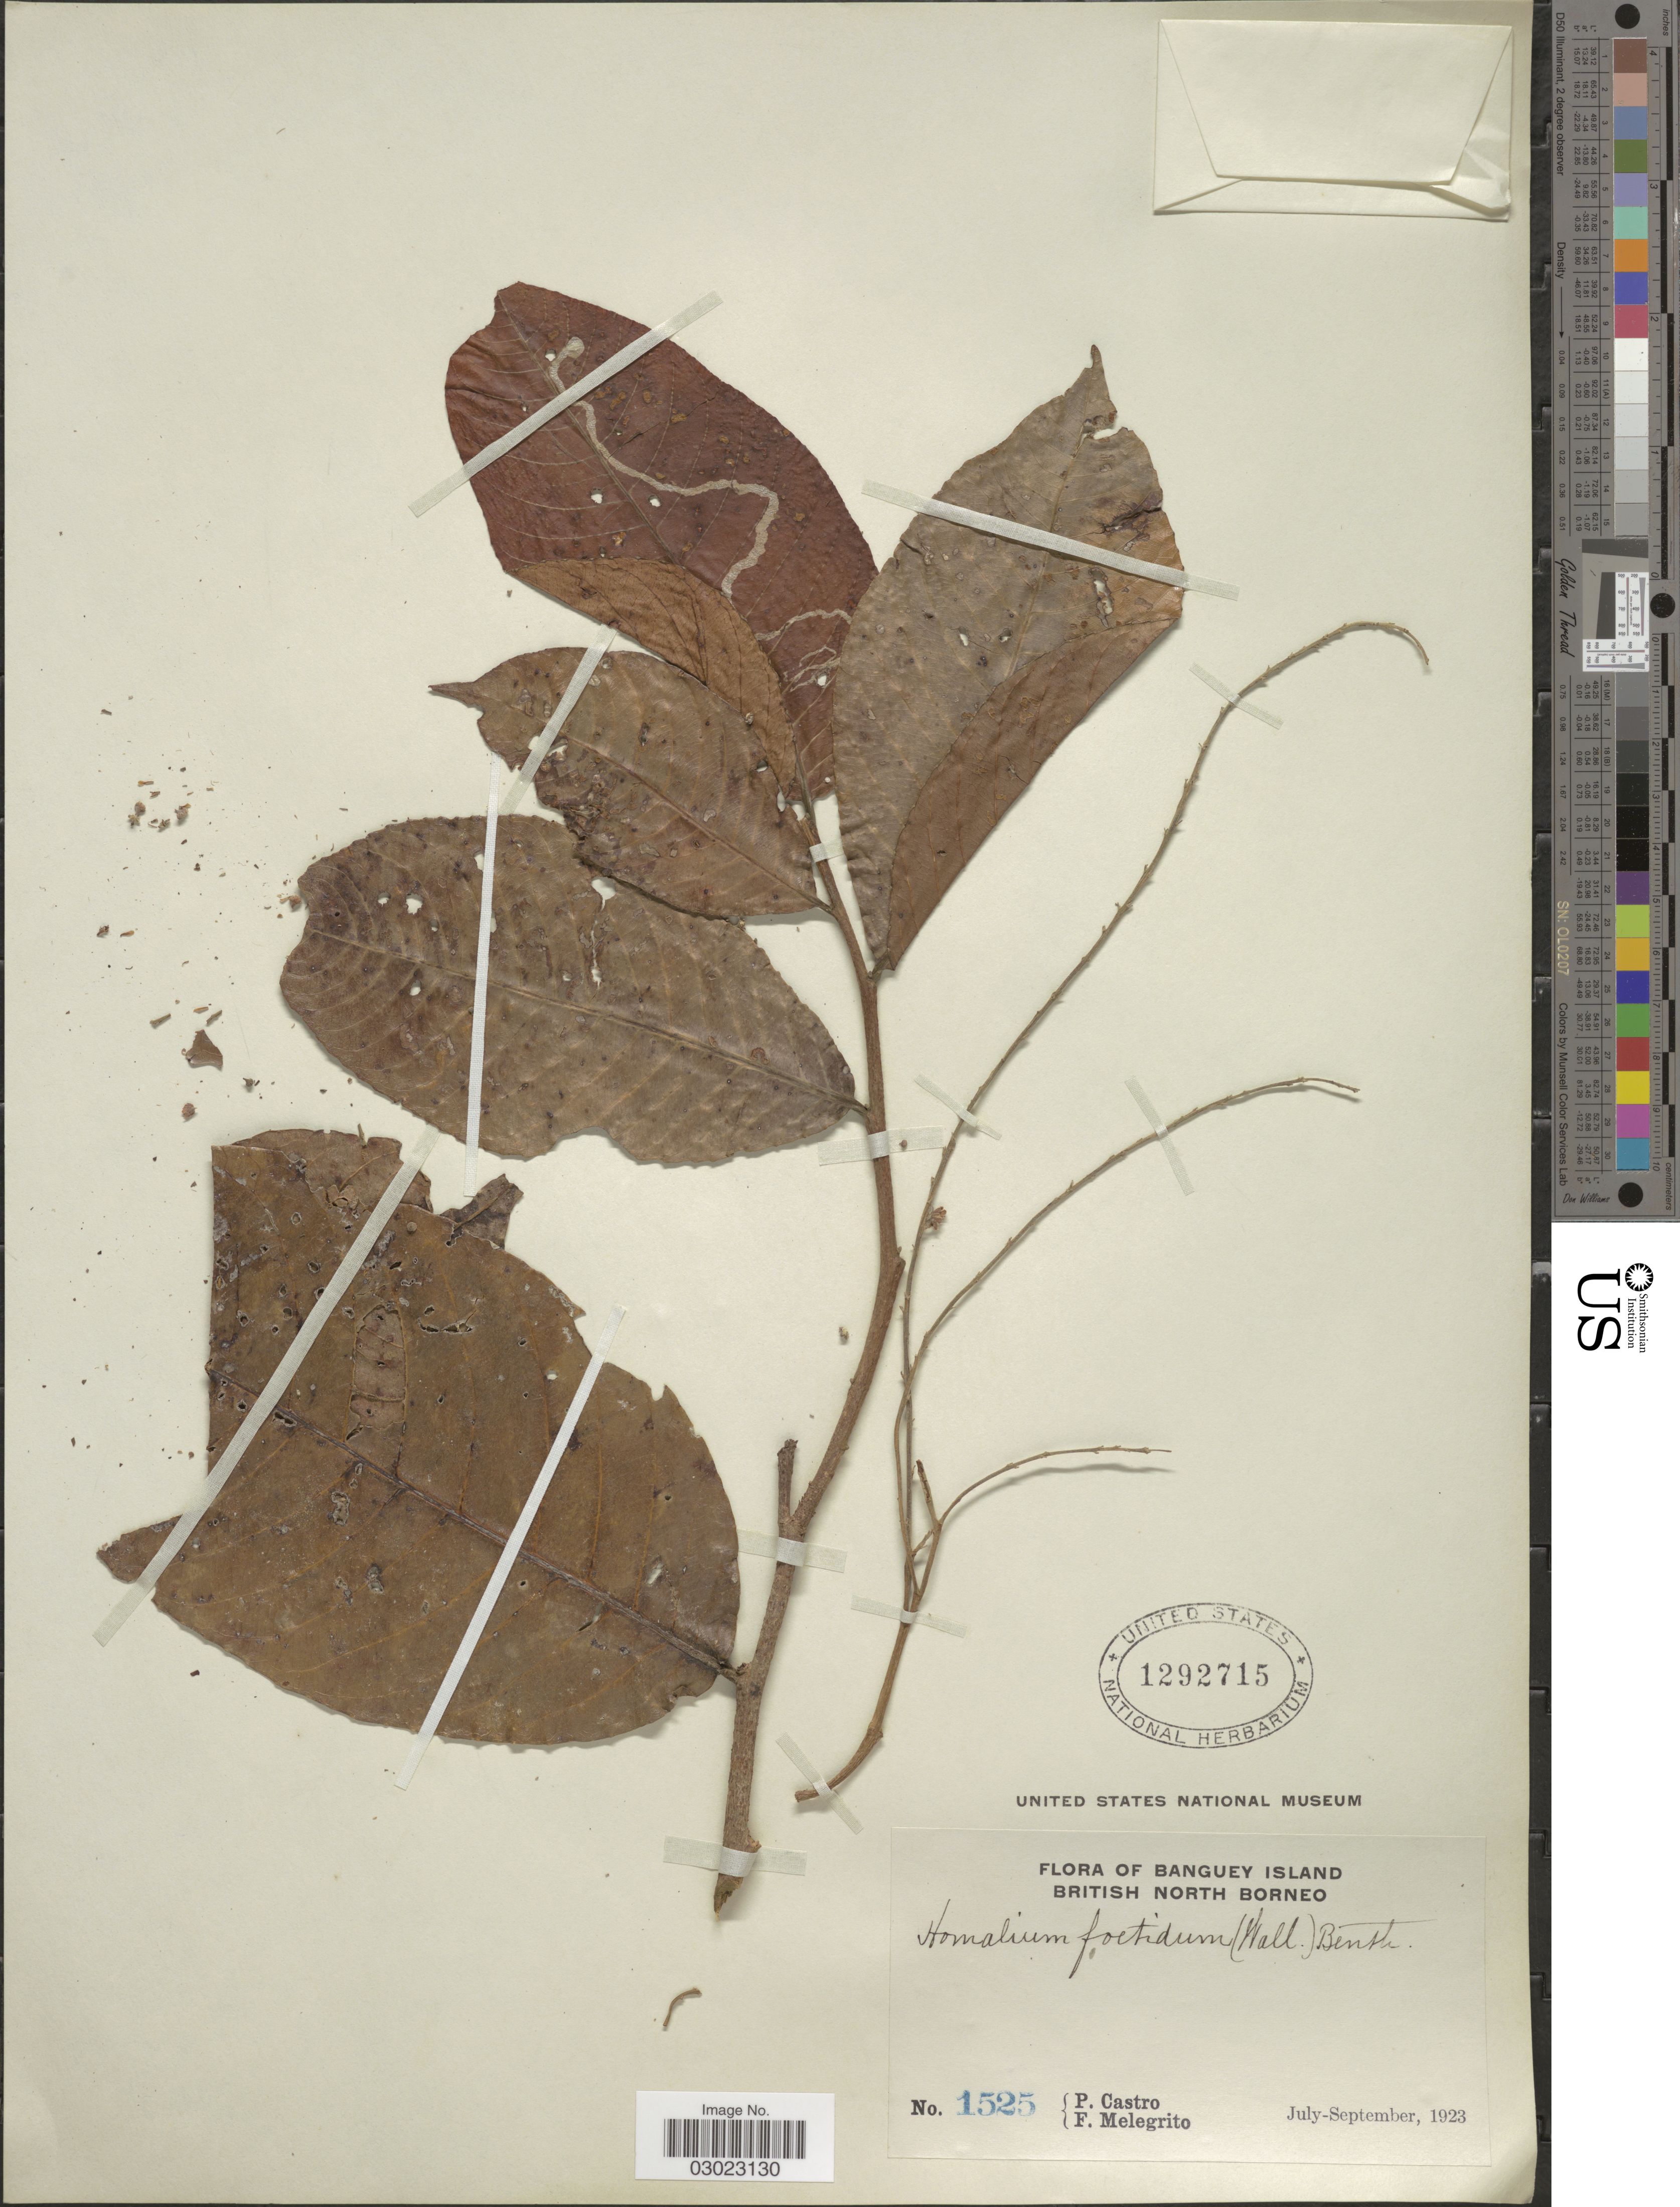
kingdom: Plantae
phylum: Tracheophyta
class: Magnoliopsida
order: Malpighiales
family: Salicaceae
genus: Homalium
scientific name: Homalium foetidum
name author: (Roxb.) Benth.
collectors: P. Castro & F. Melegrito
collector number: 1525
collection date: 1923-07/1923-09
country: Malaysia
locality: Banguey Island. British North Borneo.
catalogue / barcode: US 1292715